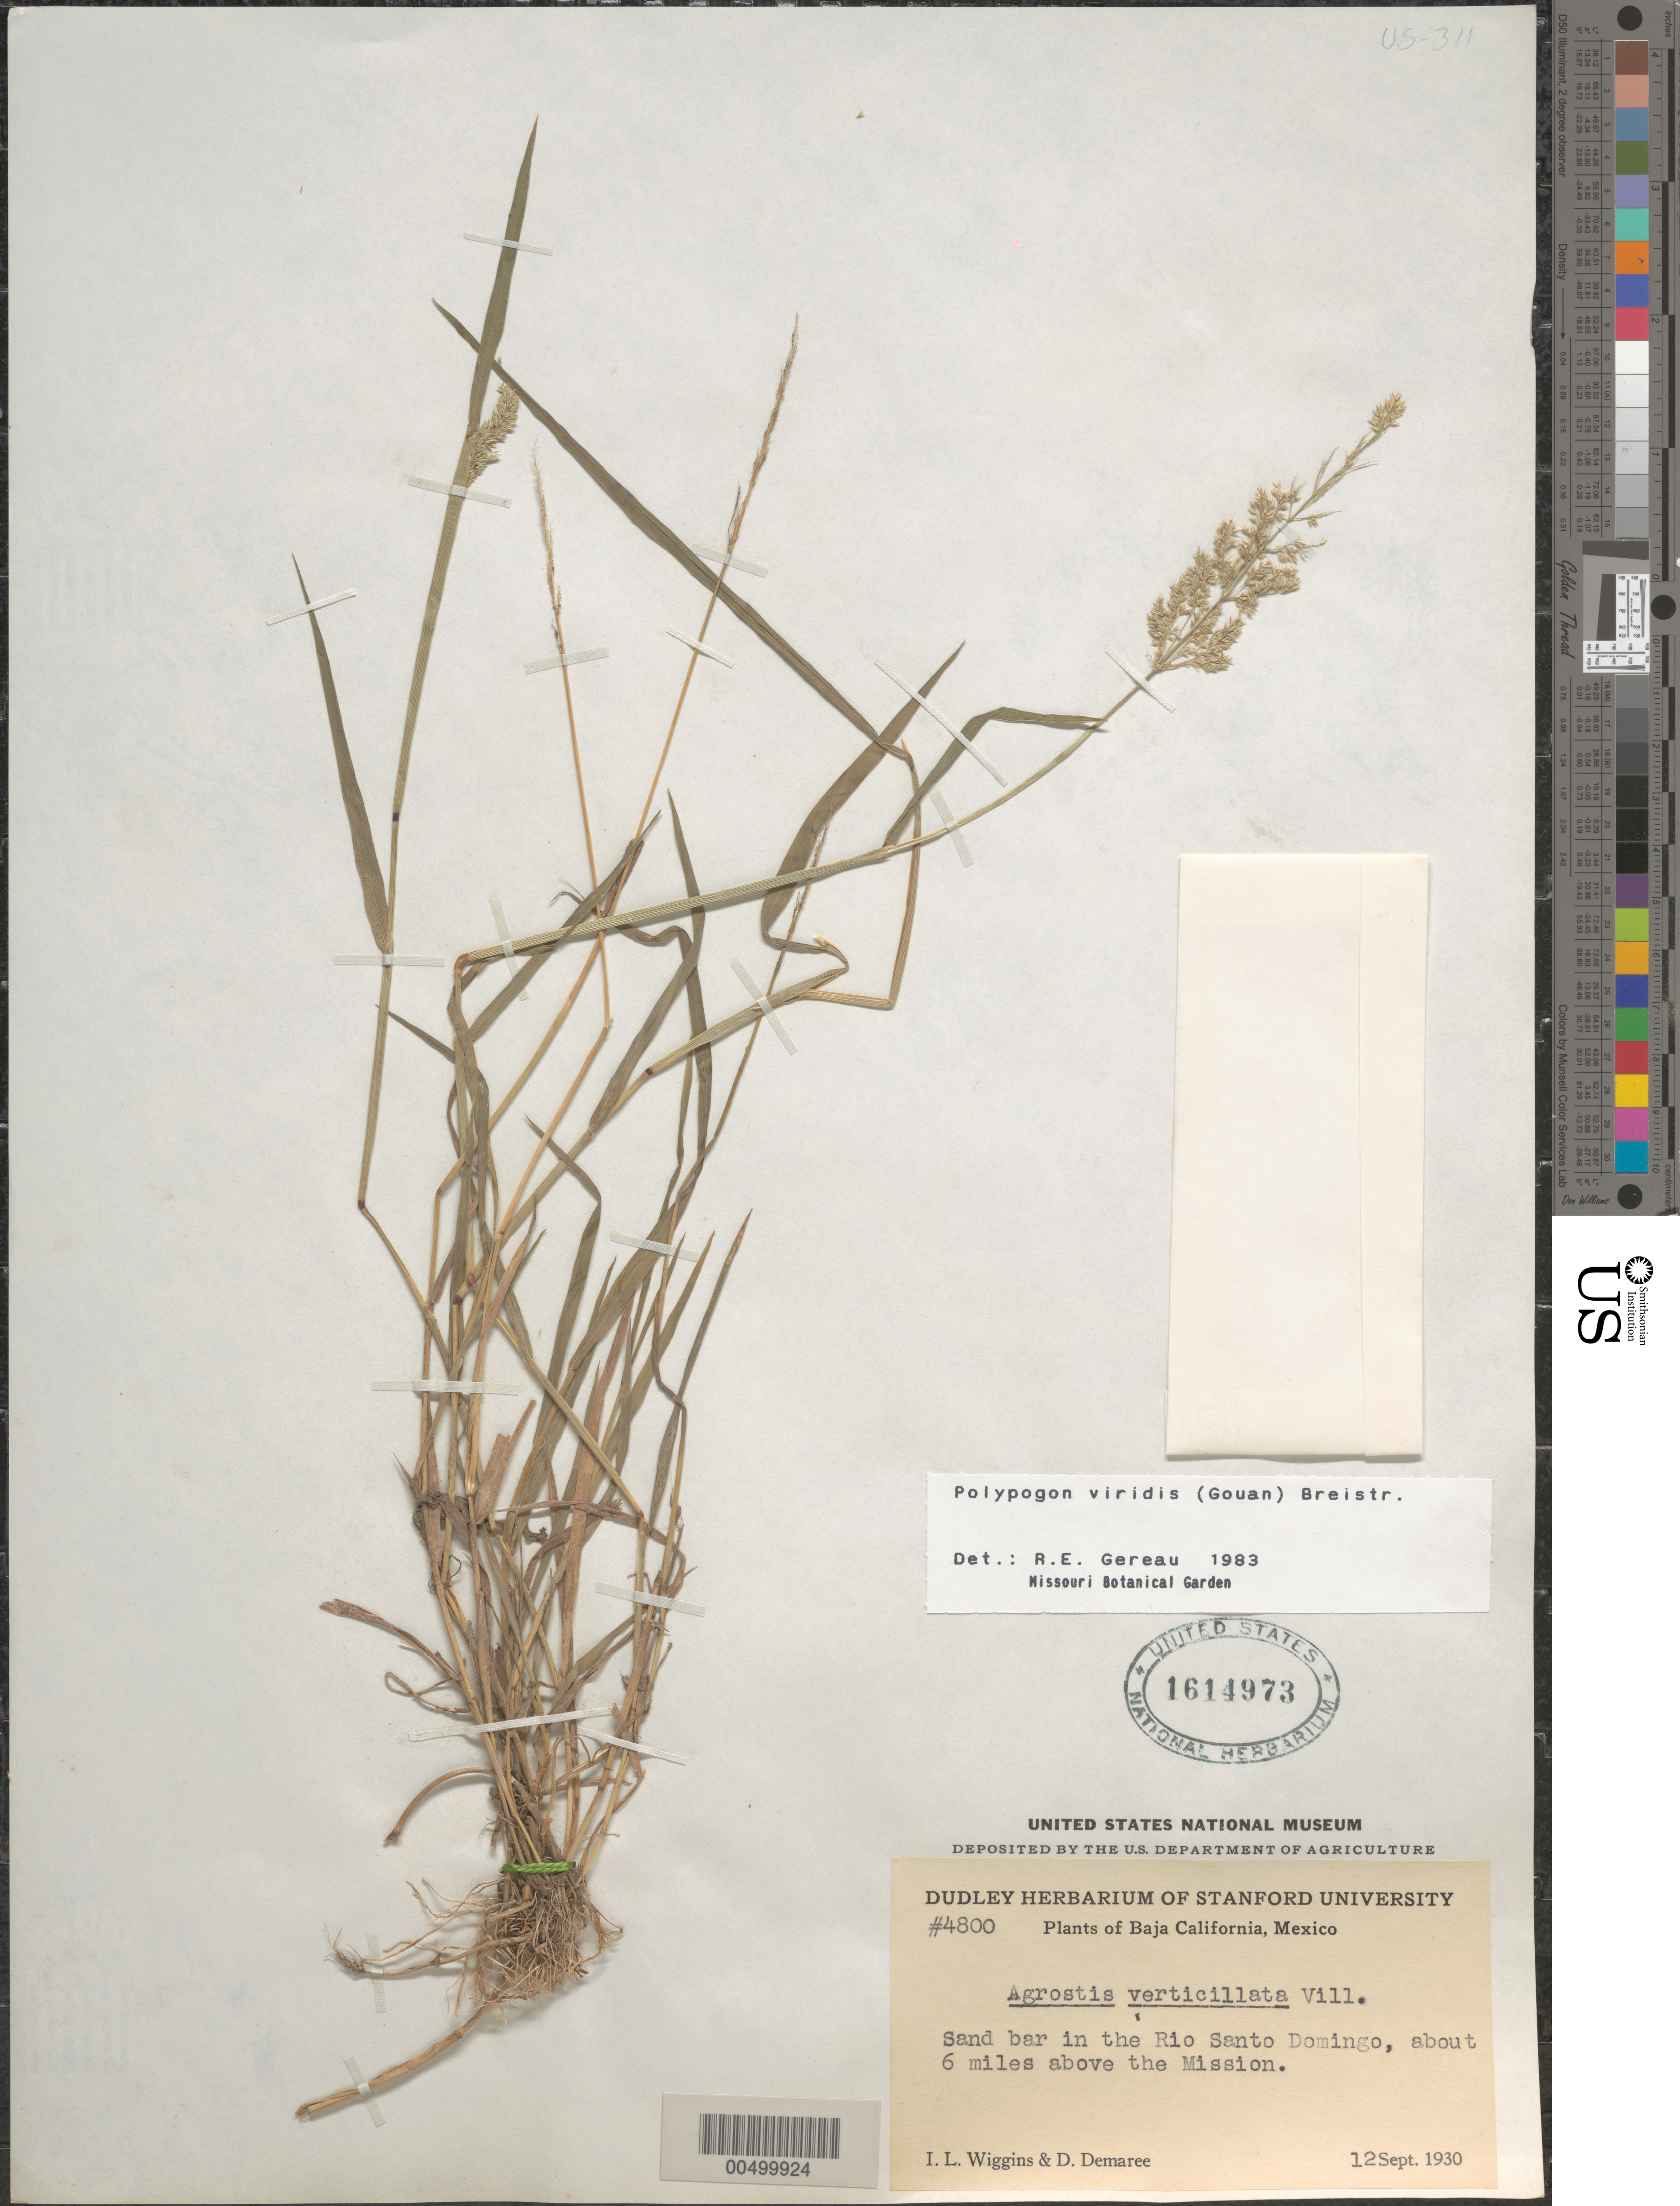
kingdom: Plantae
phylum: Tracheophyta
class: Liliopsida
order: Poales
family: Poaceae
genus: Polypogon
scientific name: Polypogon viridis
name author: (Gouan) Breistroffer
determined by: Gereau, R. E.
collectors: I. L. Wiggins & D. Demaree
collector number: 4800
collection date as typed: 12 Sep 1930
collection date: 1930-09-12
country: Mexico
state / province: Baja California Norte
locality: In the Rio Santo Domingo, about 6 mi above the Mission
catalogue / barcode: US 1614973